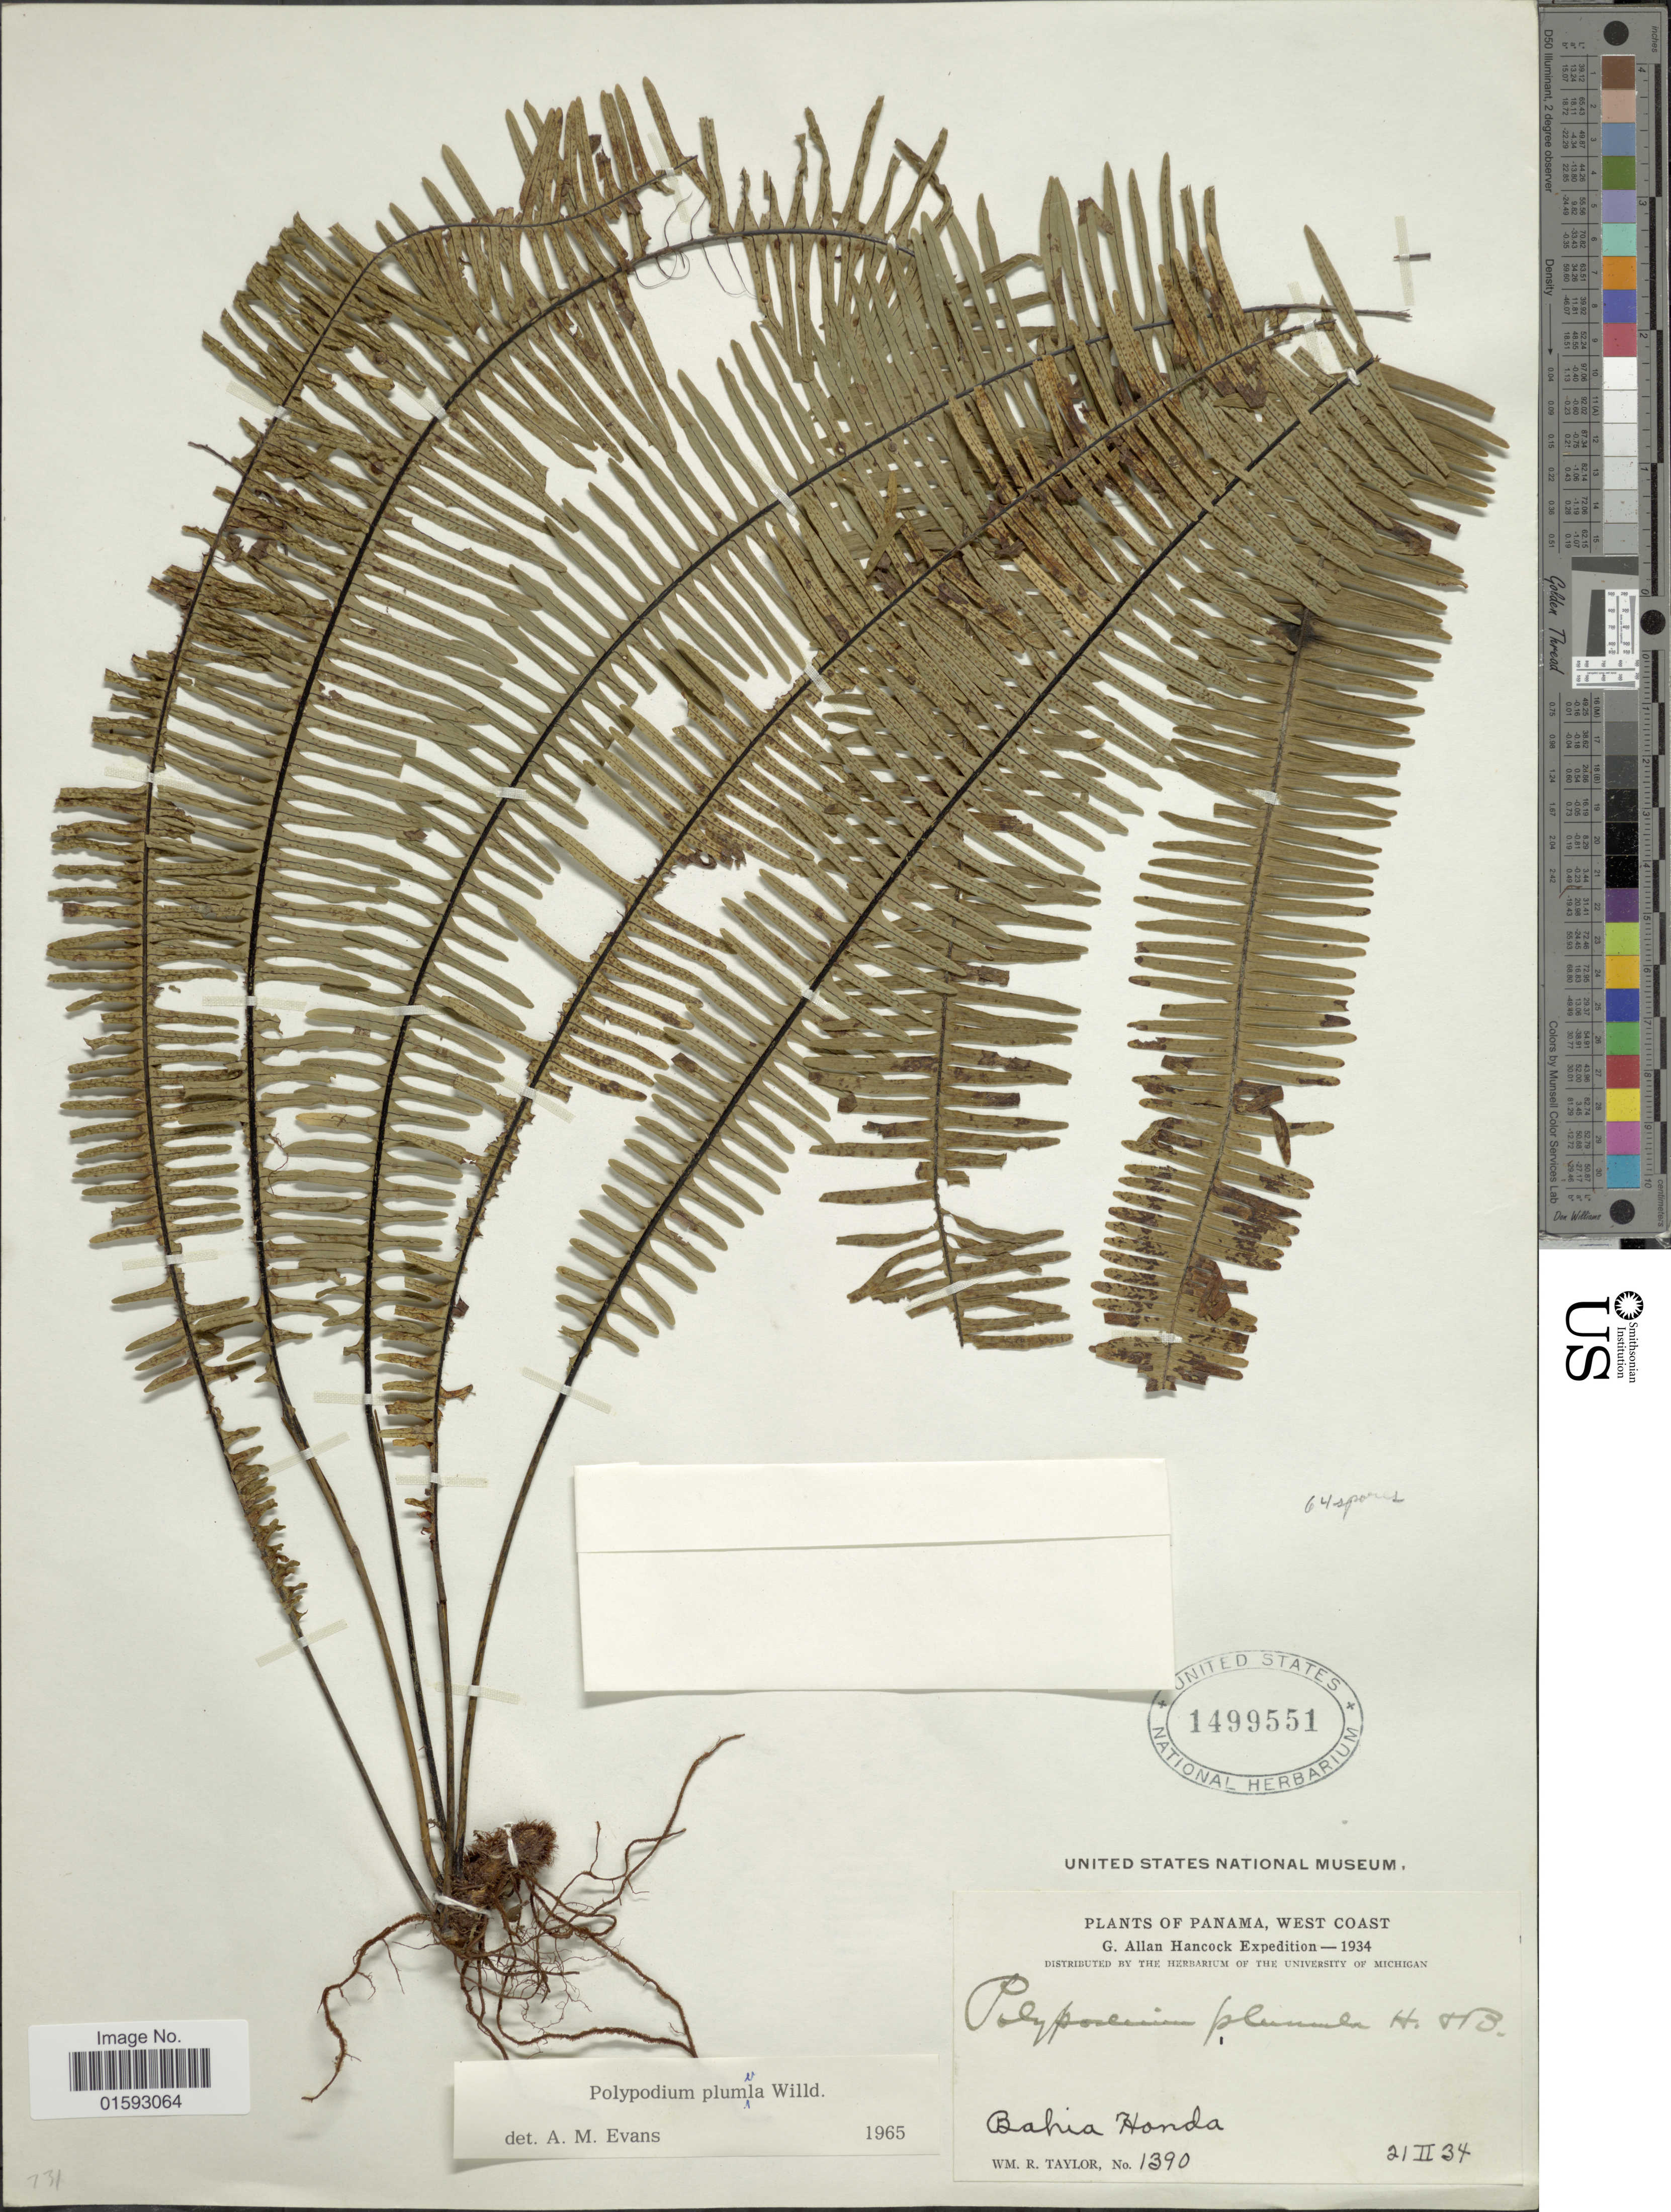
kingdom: Plantae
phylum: Tracheophyta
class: Polypodiopsida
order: Polypodiales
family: Polypodiaceae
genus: Pecluma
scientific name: Pecluma plumula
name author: (Humb. & Bonpl. ex Willd.) M.G. Price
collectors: W. R. Taylor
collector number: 1390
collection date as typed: Transcribed d/m/y: 21/2/34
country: Honduras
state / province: Islas de la Bahía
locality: West Coast, Bahia Honda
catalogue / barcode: US 1499551